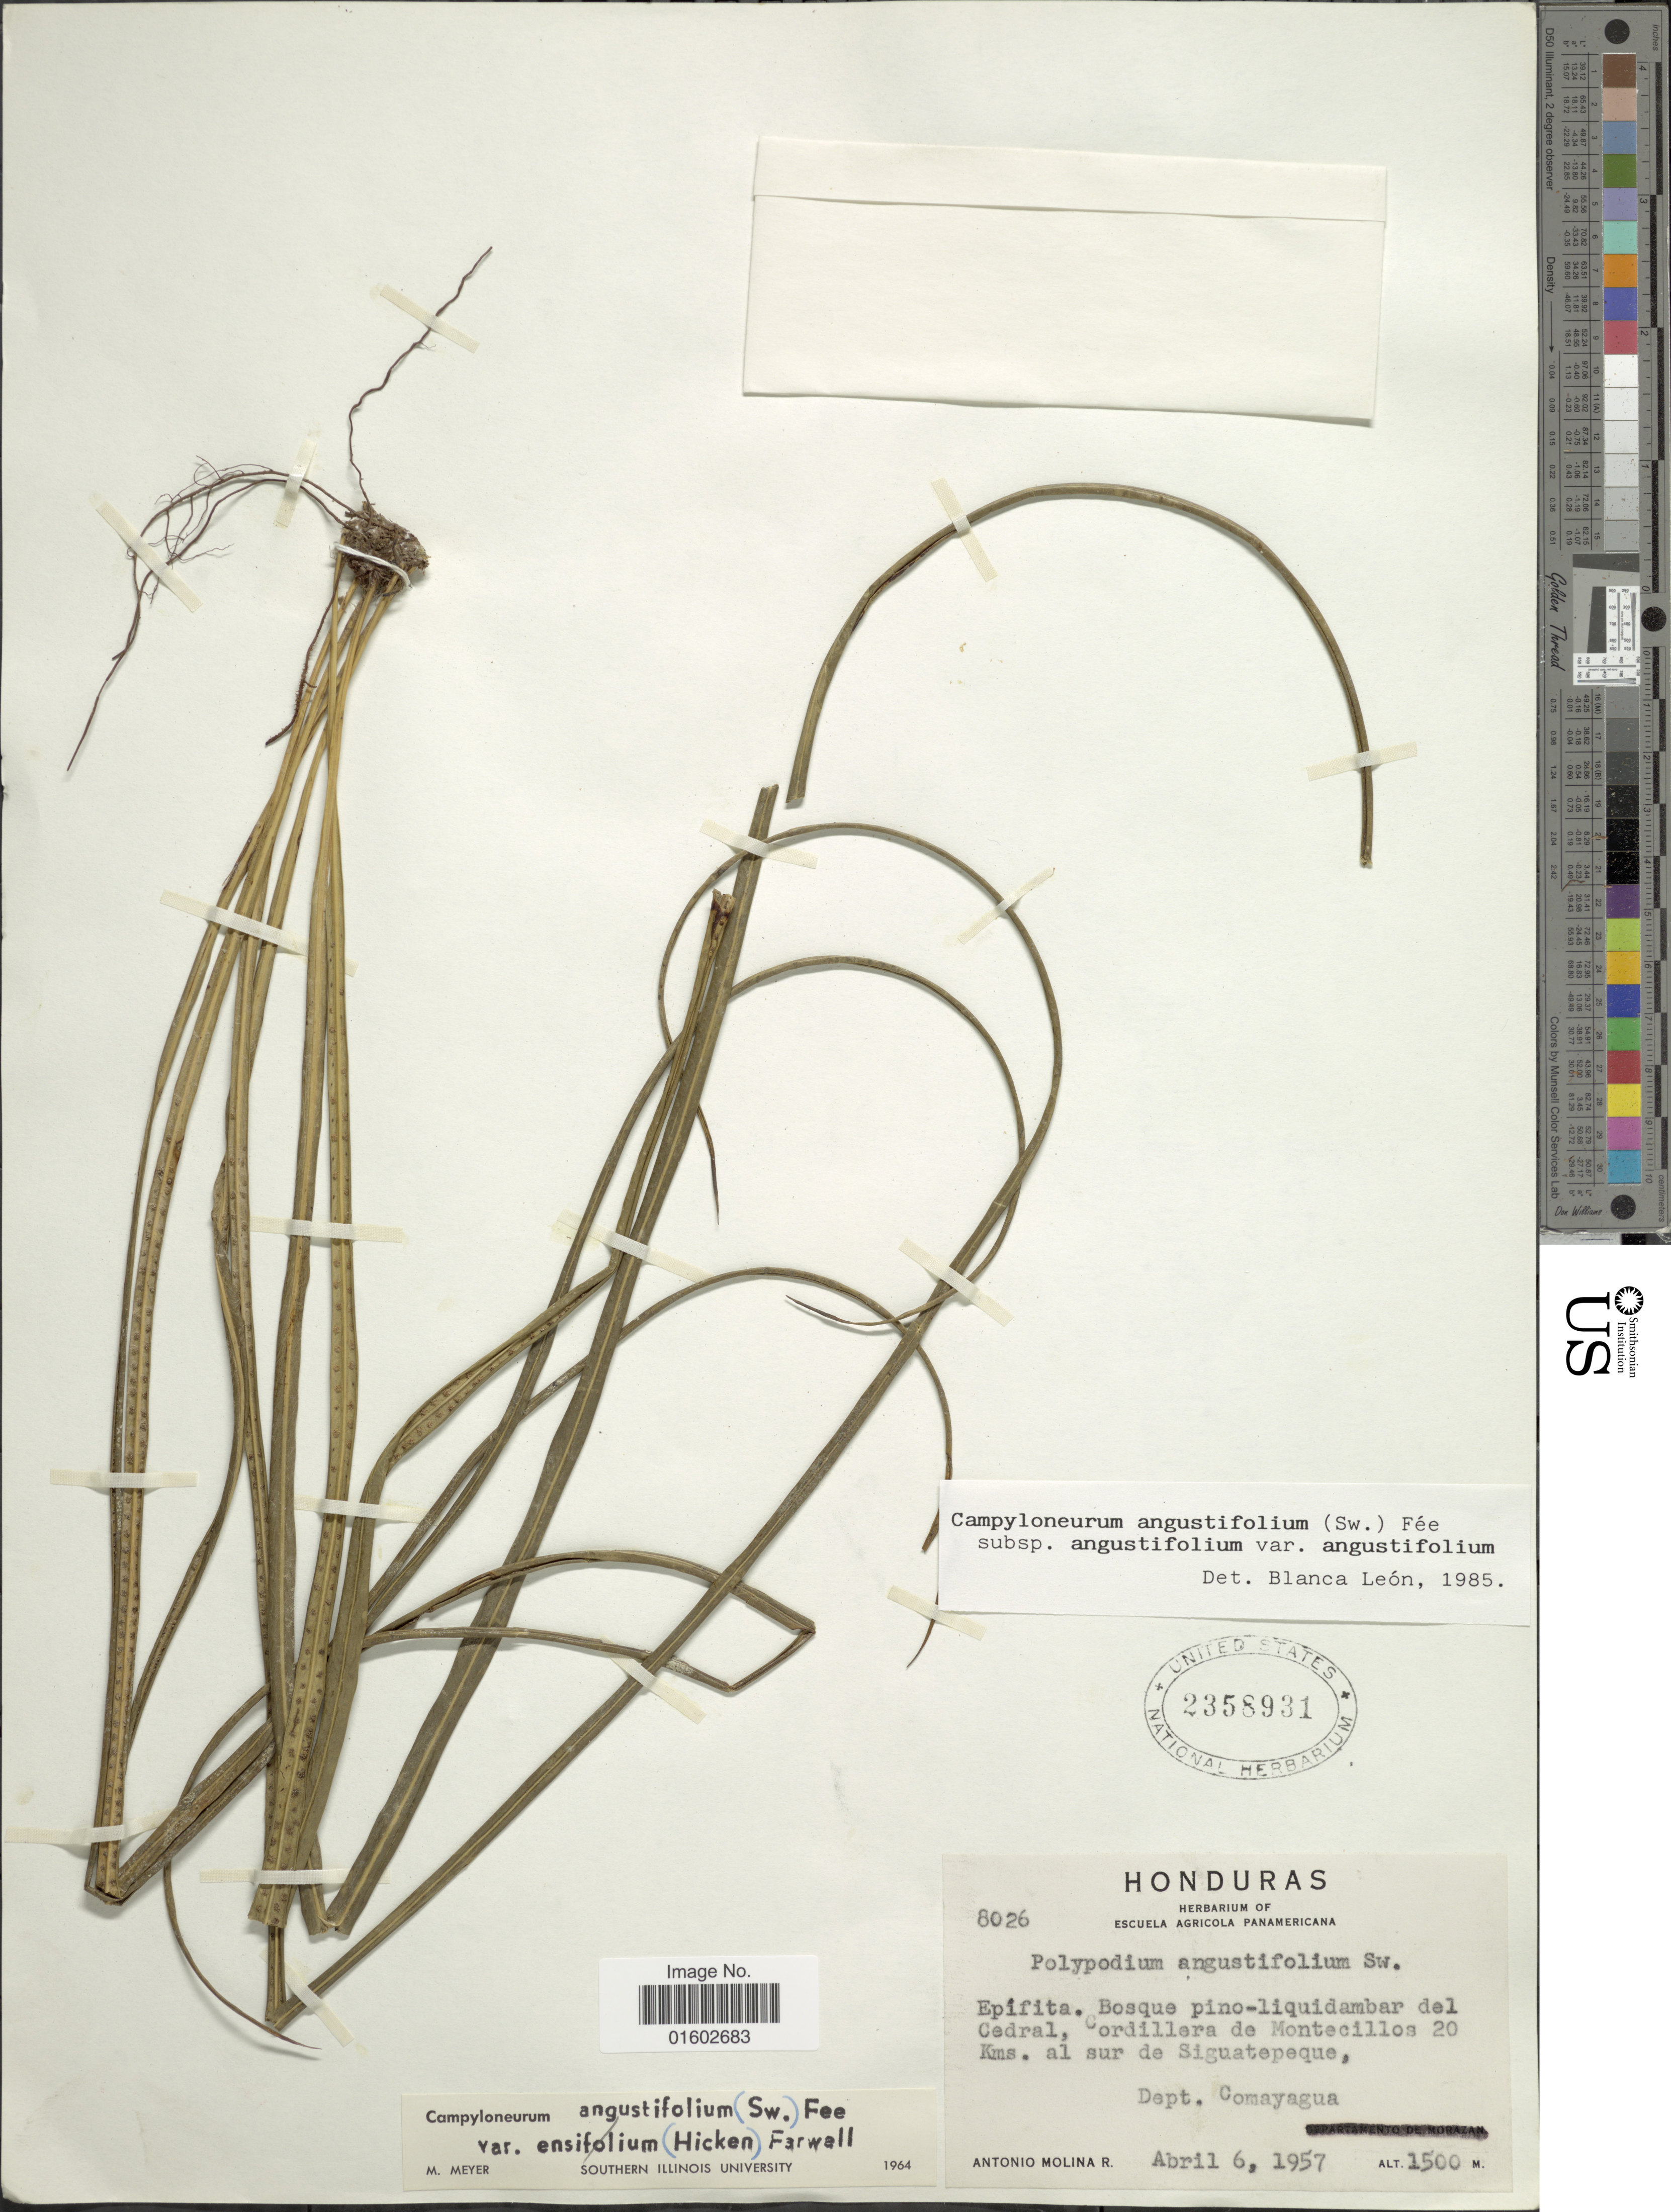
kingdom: Plantae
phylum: Tracheophyta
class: Polypodiopsida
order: Polypodiales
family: Polypodiaceae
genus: Campyloneurum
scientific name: Campyloneurum angustifolium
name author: (Sw.) Fée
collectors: A. Molina R.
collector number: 8026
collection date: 1957-04-06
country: Honduras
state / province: Comayagua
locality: Bosque pino-liquidambar del Cedral, Cordillera de Montecillos 20 kms, al sur de Siguatepeque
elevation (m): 1500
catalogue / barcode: US 2358931